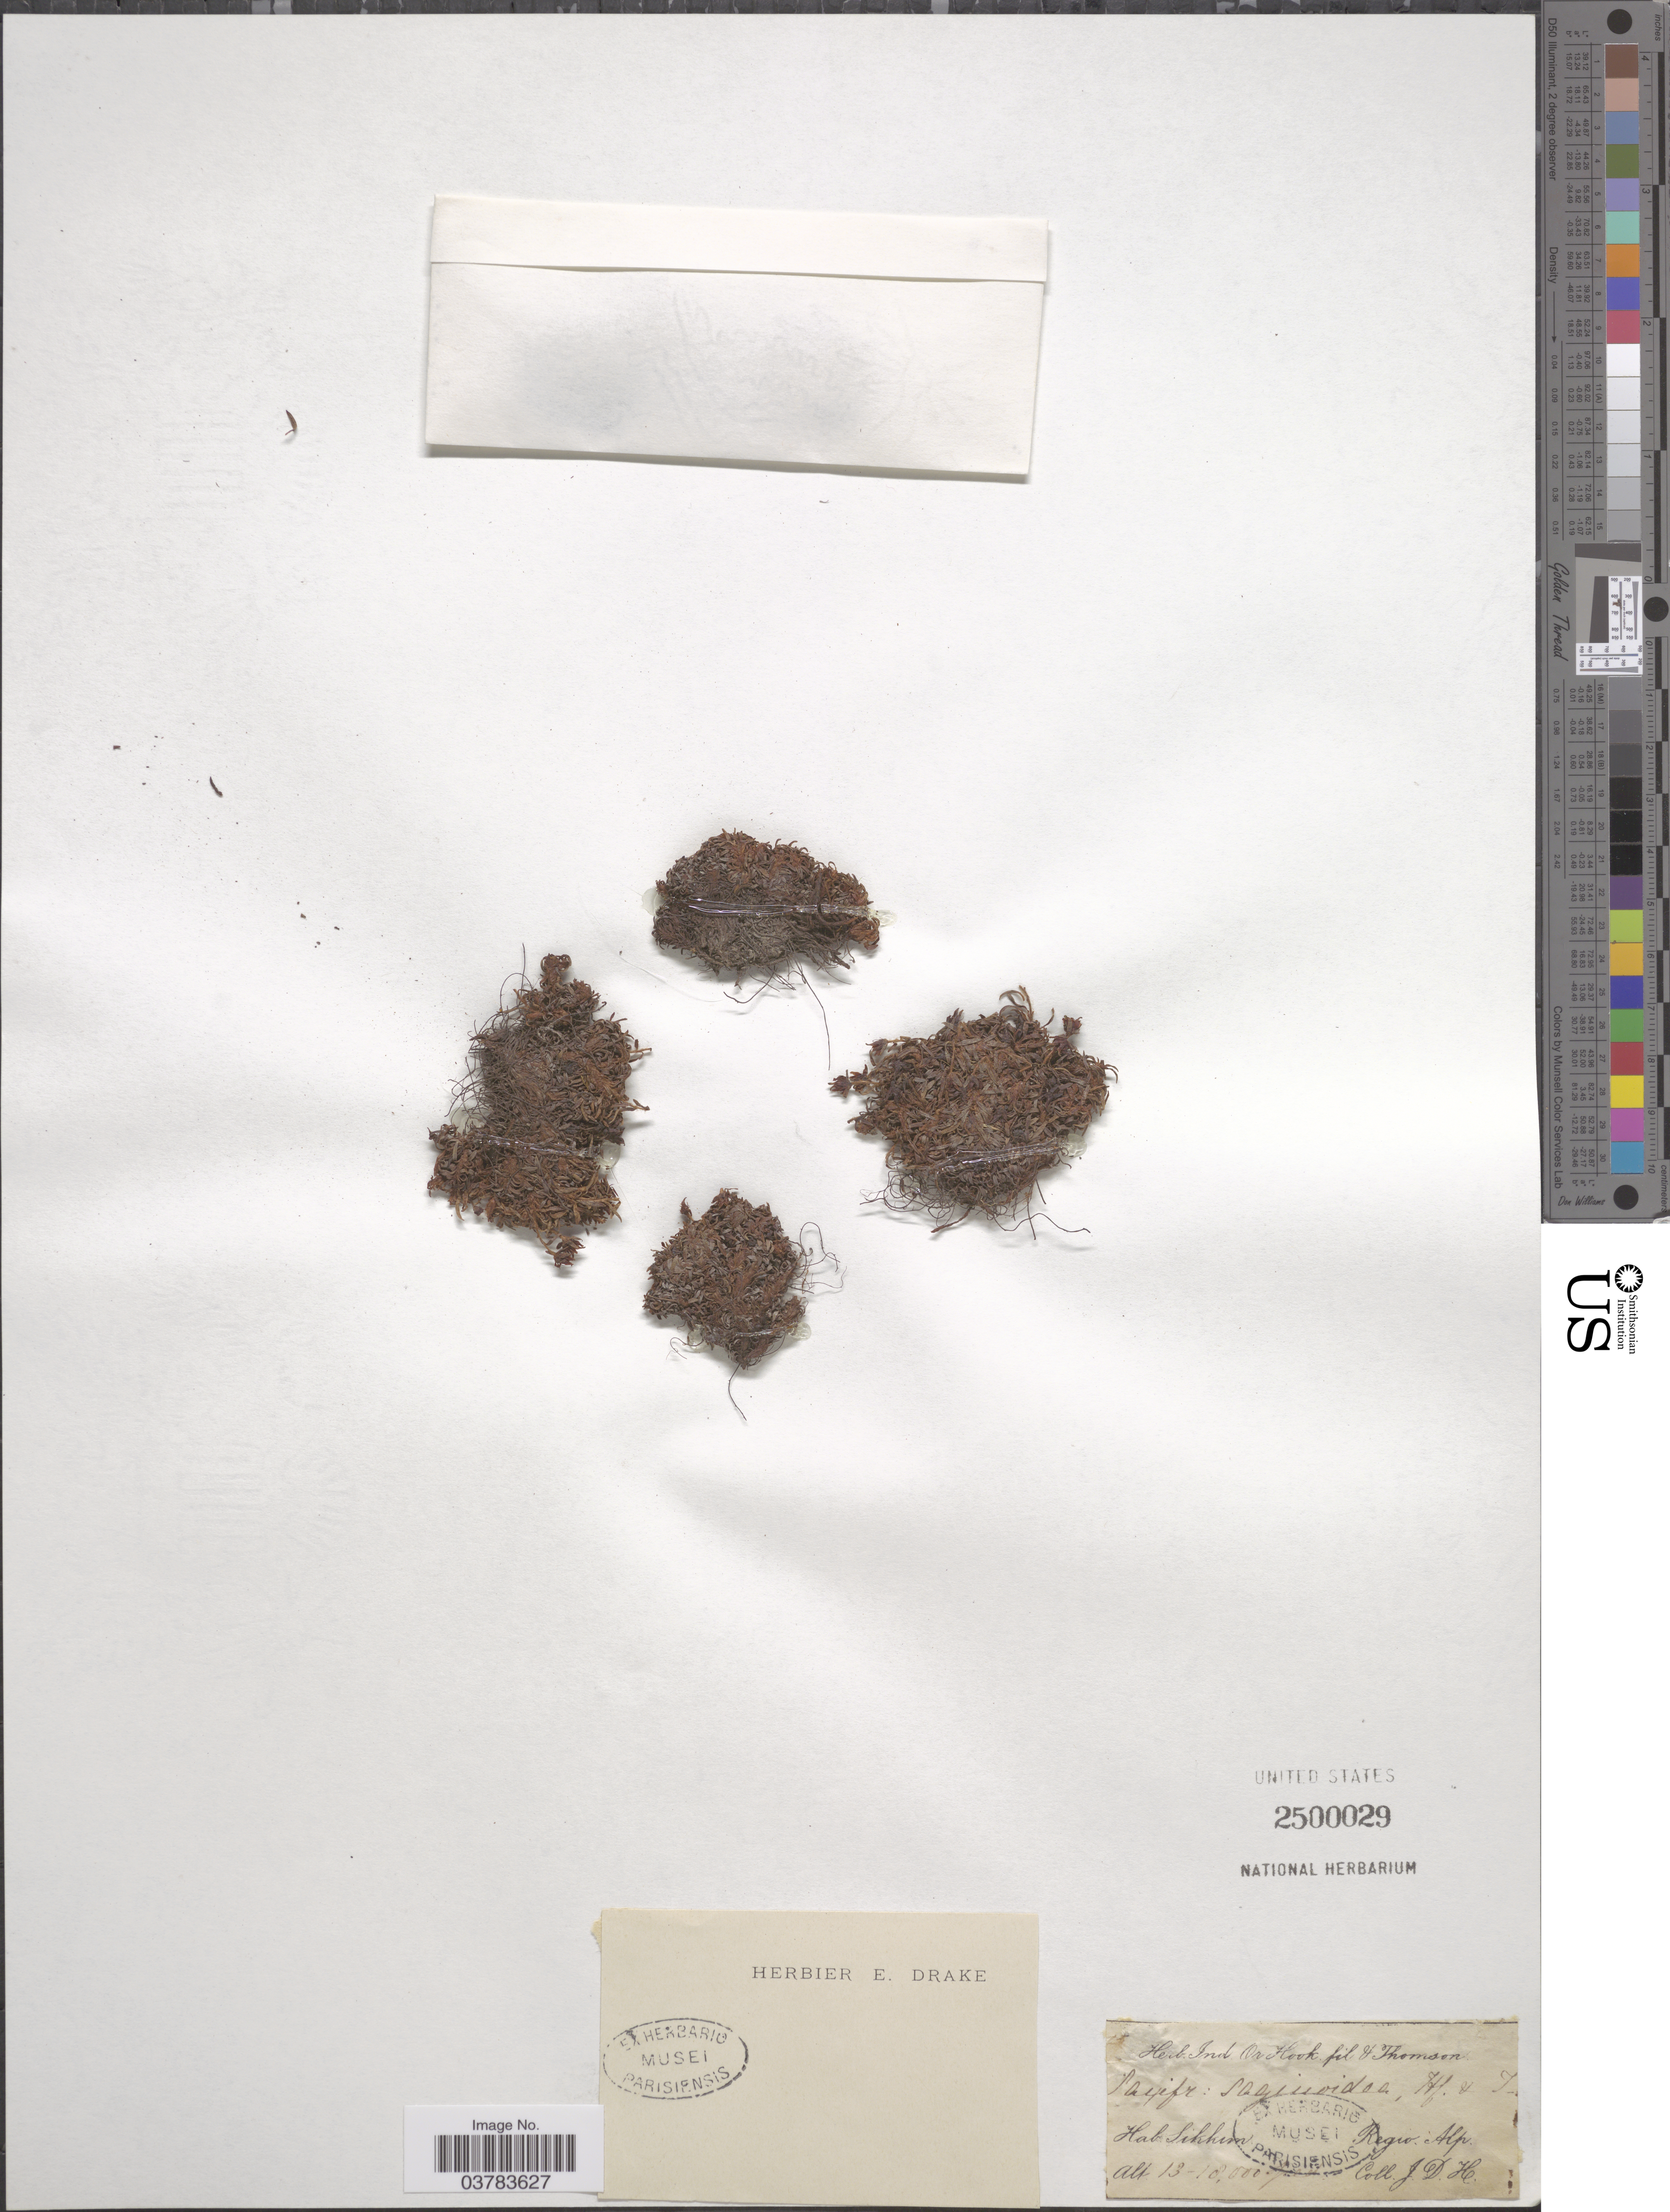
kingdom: Plantae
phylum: Tracheophyta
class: Magnoliopsida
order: Saxifragales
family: Saxifragaceae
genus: Saxifraga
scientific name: Saxifraga saginoides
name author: Hook. f. & Thomson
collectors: J. D. Hooker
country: India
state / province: Sikkim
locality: Regio Alp.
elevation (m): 3962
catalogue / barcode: US 2500029